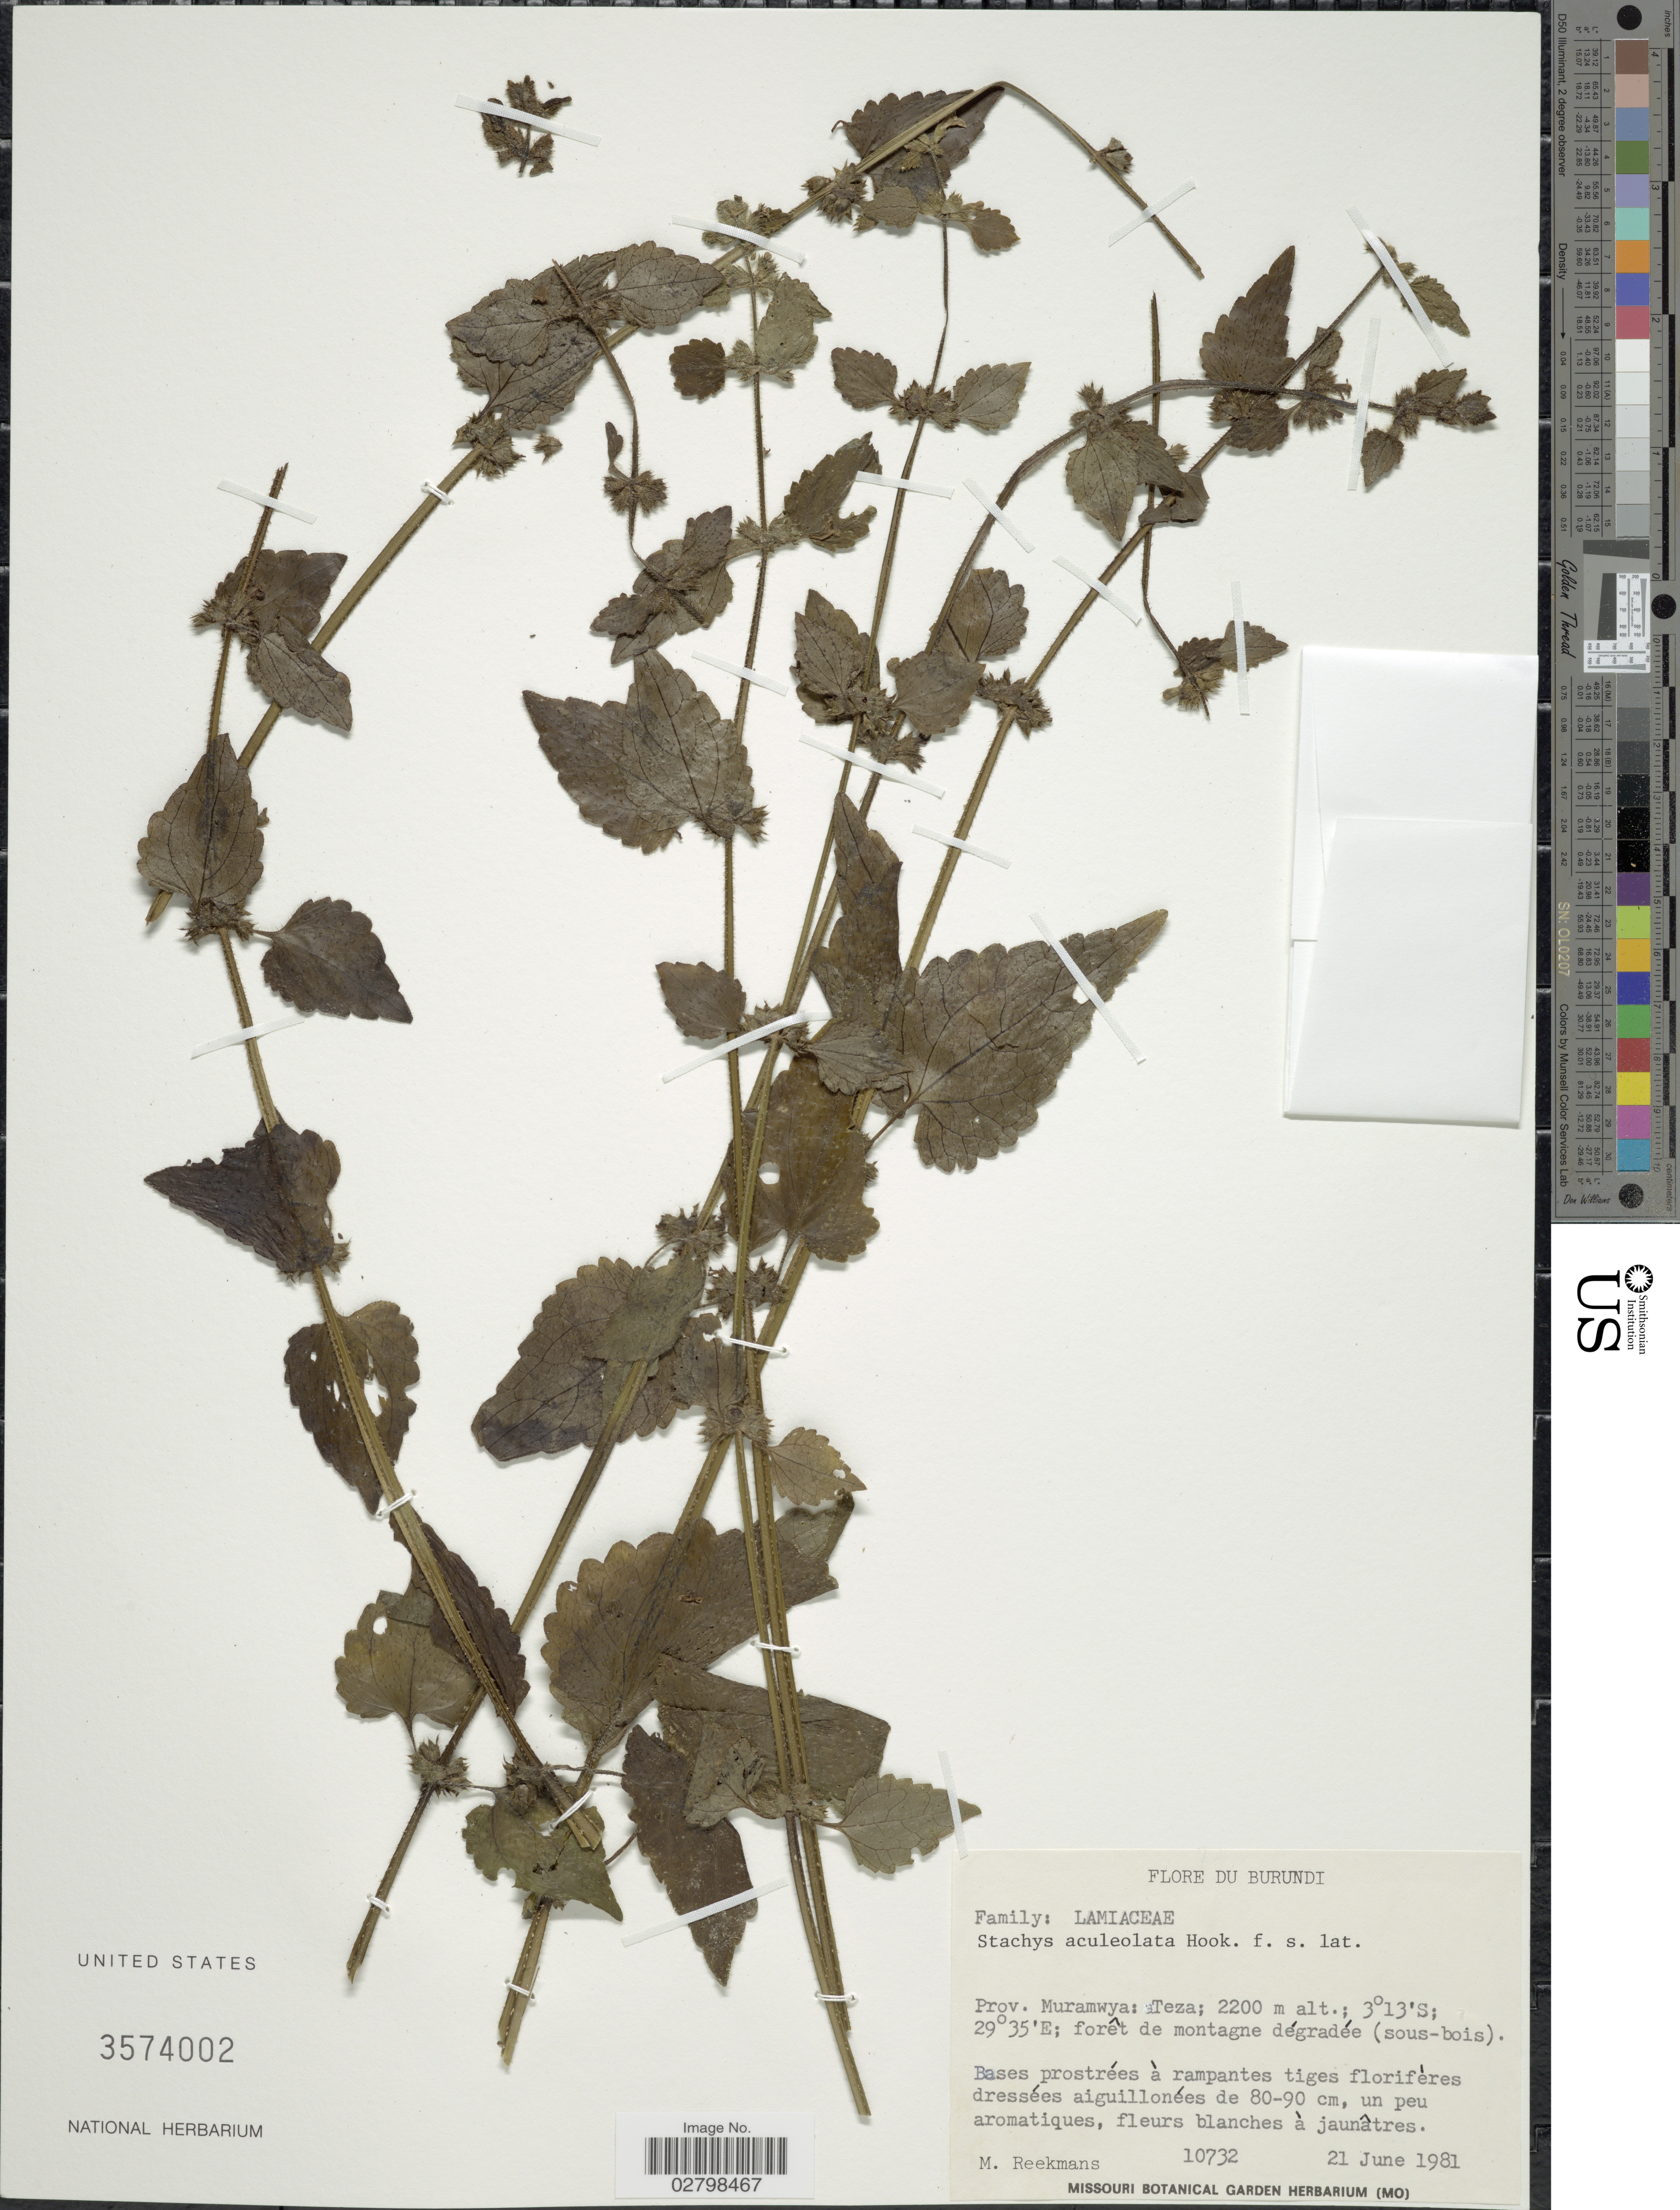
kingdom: Plantae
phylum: Tracheophyta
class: Magnoliopsida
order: Lamiales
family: Lamiaceae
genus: Stachys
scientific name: Stachys aculeolata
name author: Hook. f.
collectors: M. Reekmans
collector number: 10732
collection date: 1981-06-21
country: Burundi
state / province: Muramvya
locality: Prov. Muramwya: Teza.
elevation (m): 2200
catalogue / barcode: US 3574002